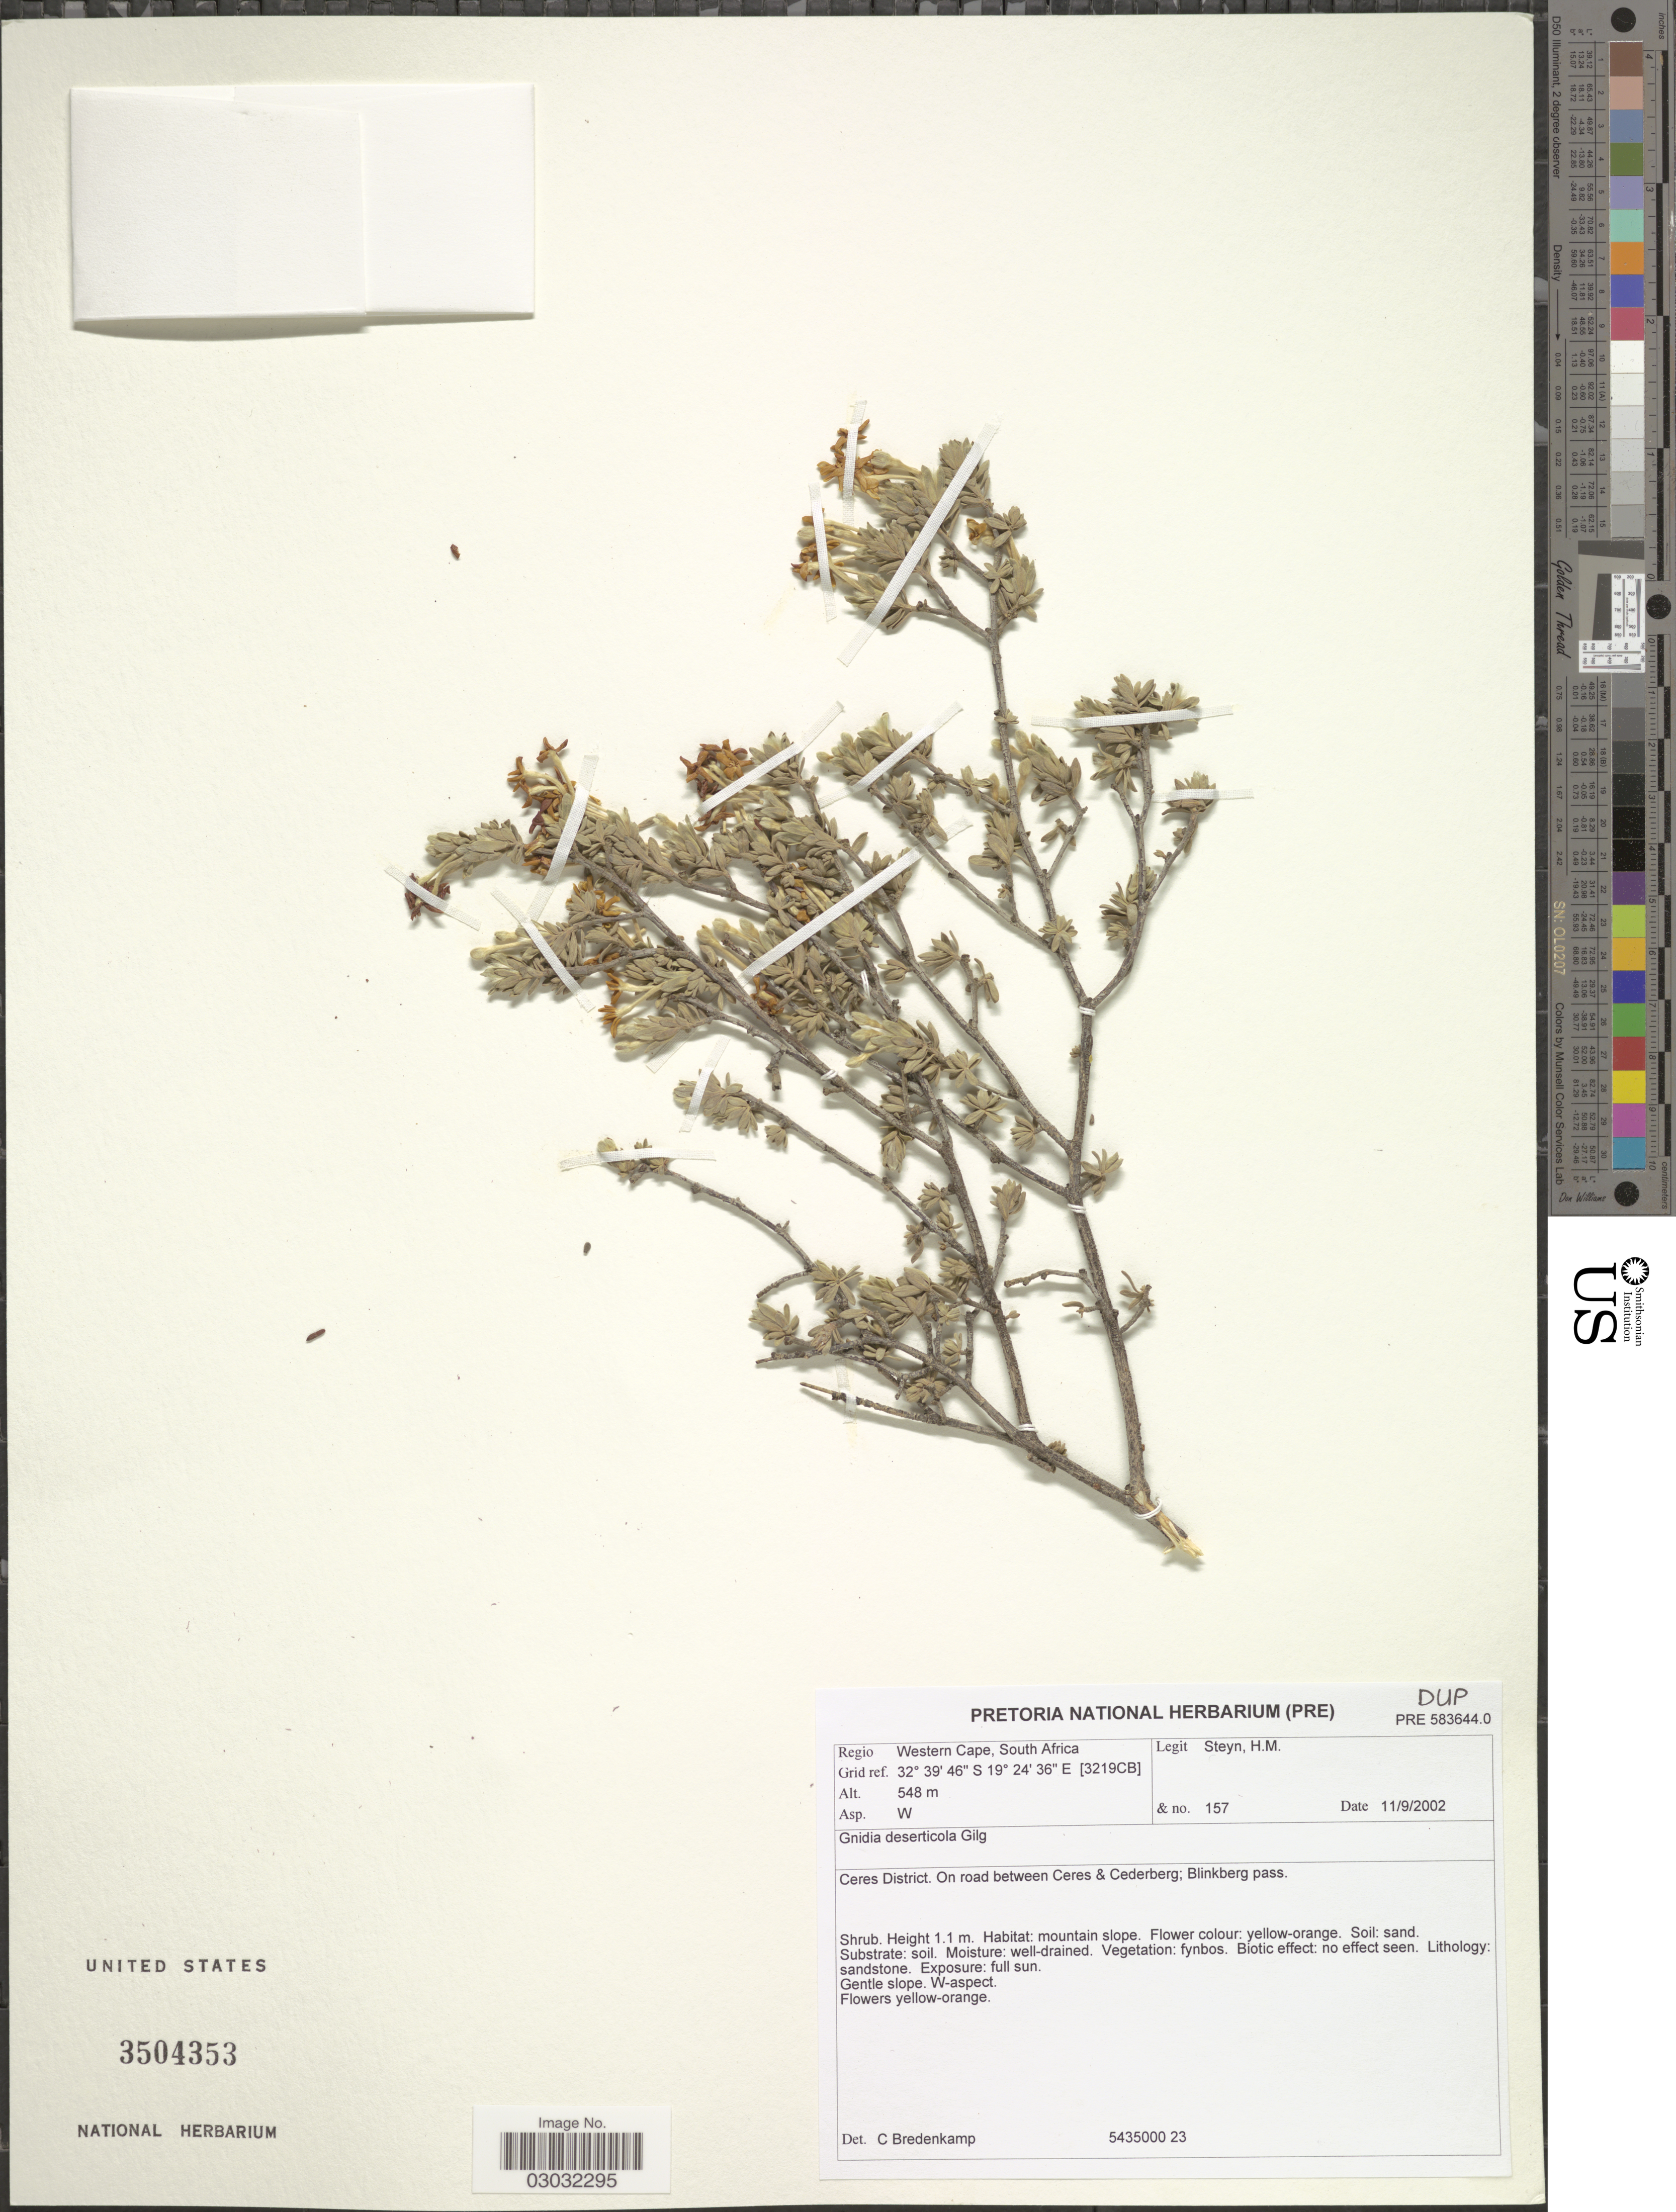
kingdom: Plantae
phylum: Tracheophyta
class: Magnoliopsida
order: Malvales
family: Thymelaeaceae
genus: Lasiosiphon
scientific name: Lasiosiphon deserticola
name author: (Gilg) C.H. Wright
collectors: H. Steyn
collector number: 157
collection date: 2002-09-11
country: South Africa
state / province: Western Cape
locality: Regio Western Cape. Asp. W. Ceres District. On road between Ceres & Cederberg; Blinkberg pass. Grid ref. [3219CB].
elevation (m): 548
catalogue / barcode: US 3504353